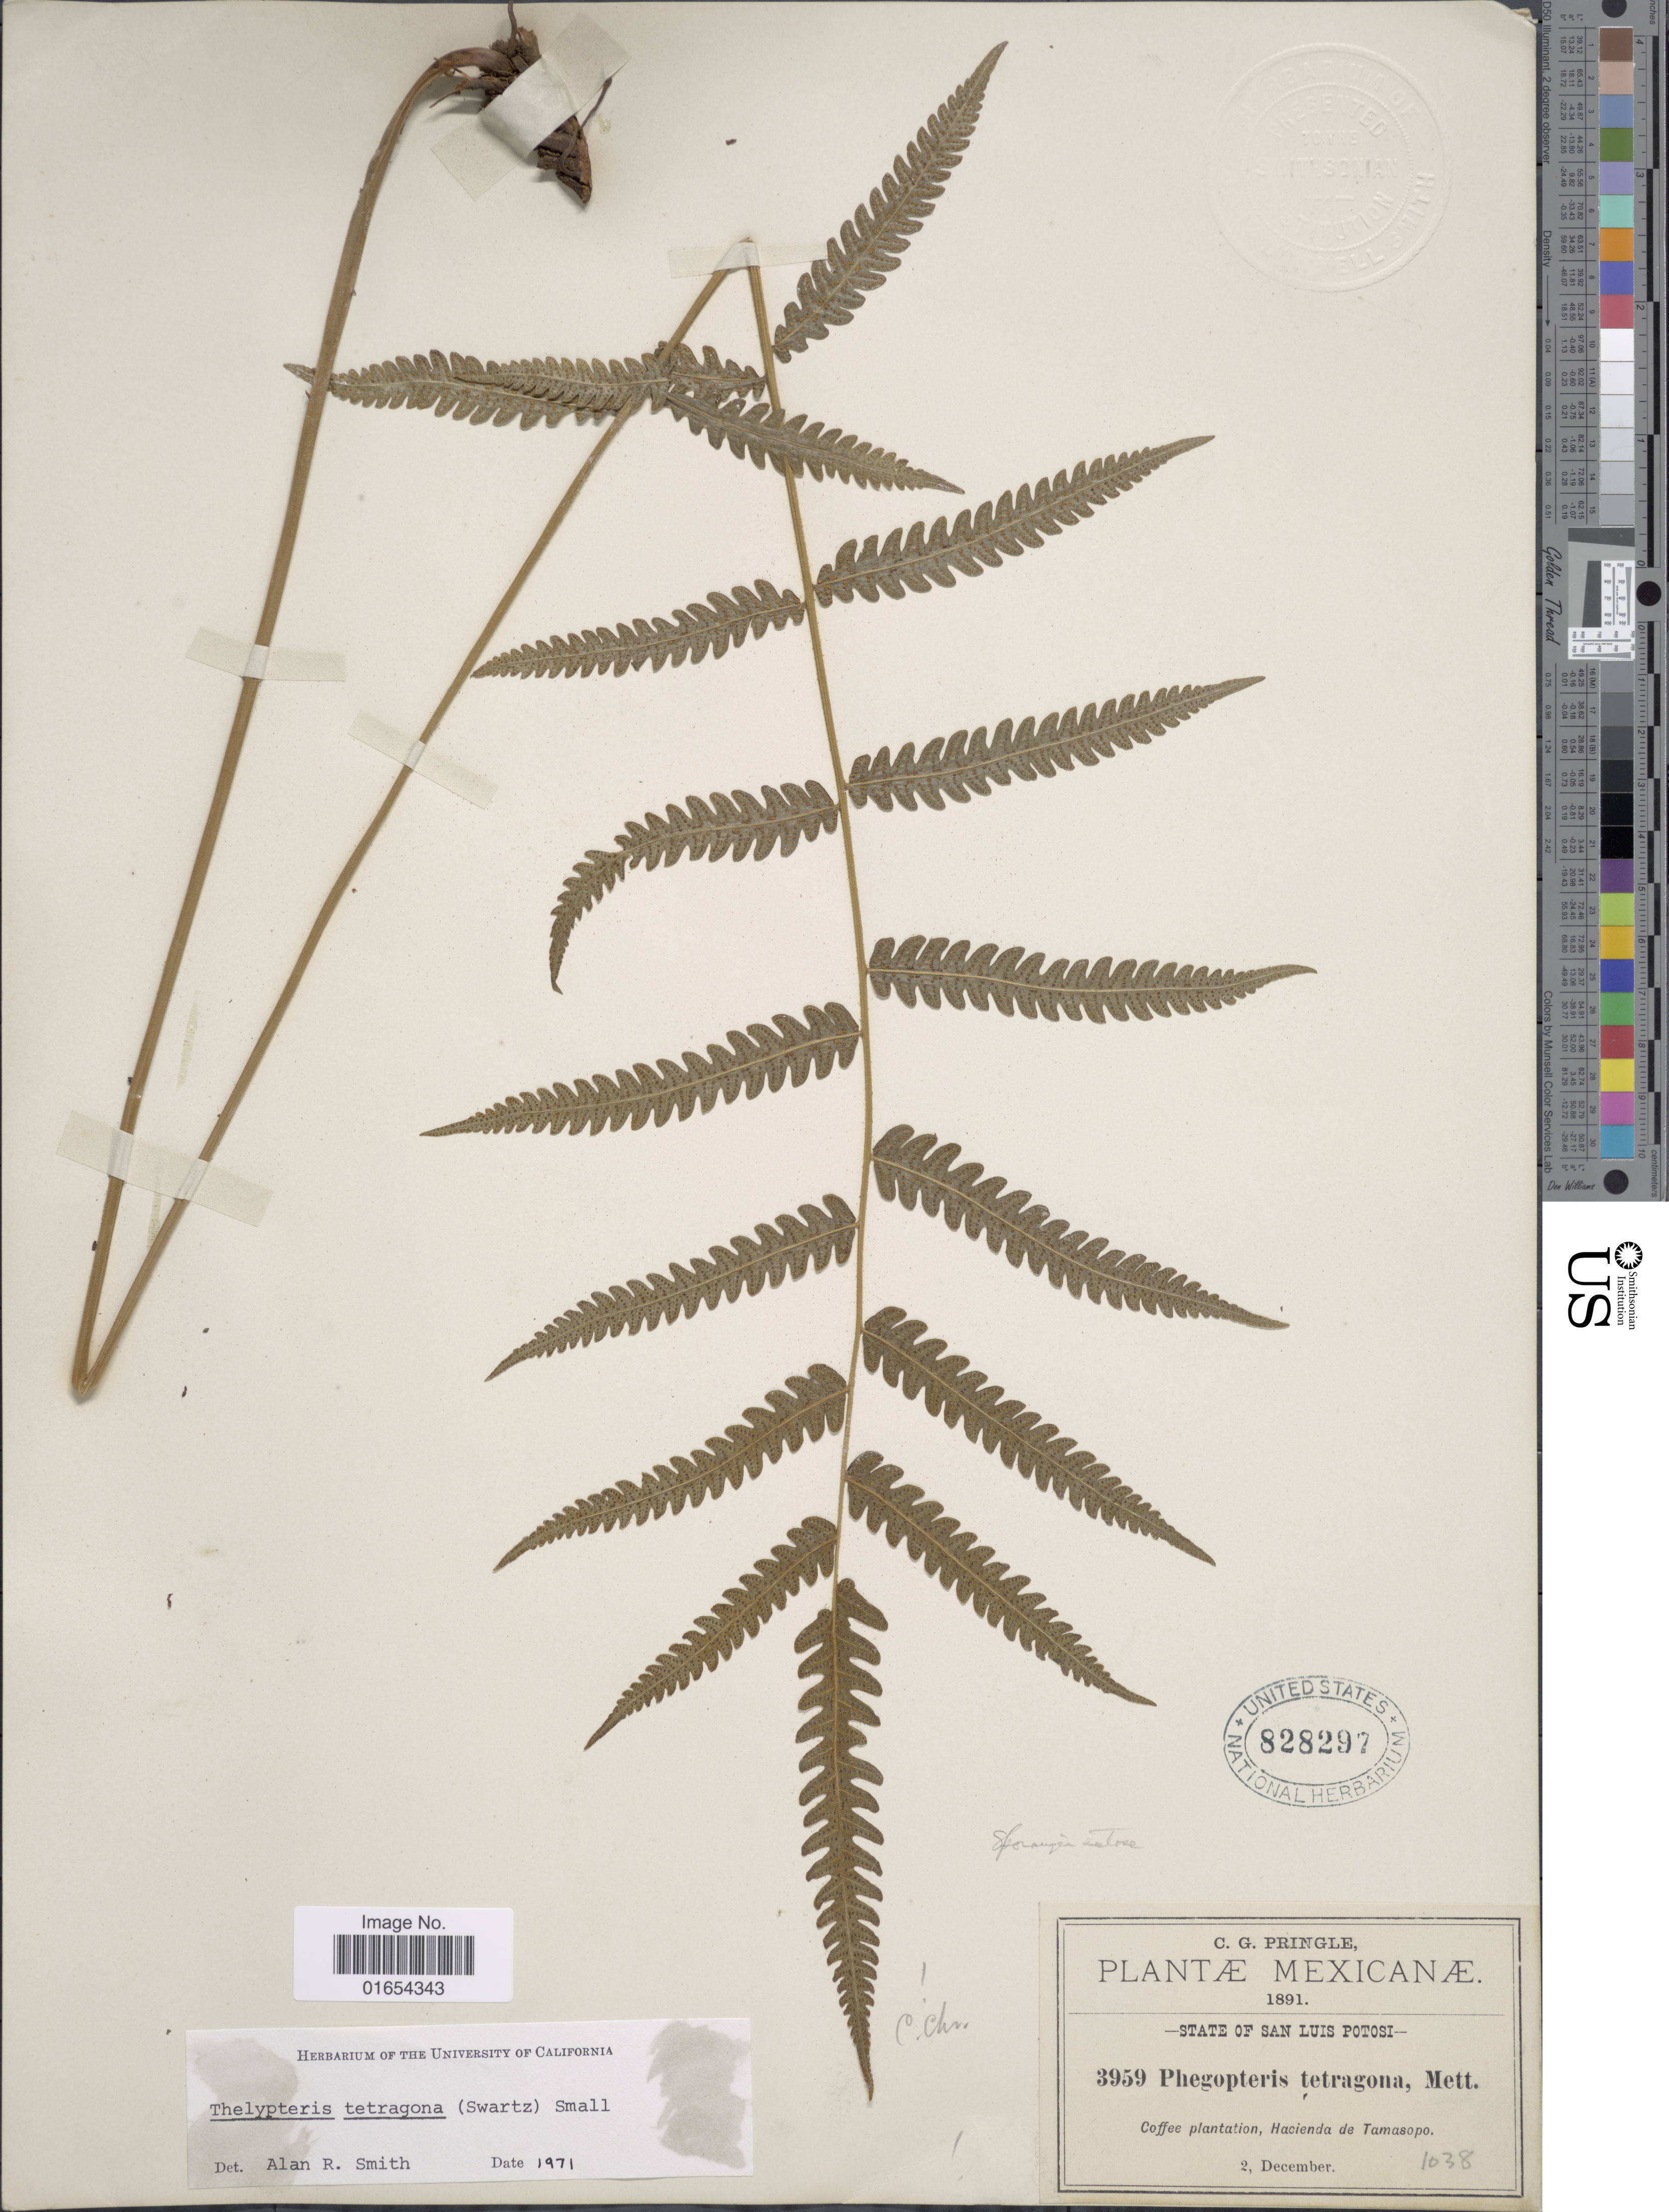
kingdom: Plantae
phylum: Tracheophyta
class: Polypodiopsida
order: Polypodiales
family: Thelypteridaceae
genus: Goniopteris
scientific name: Goniopteris tetragona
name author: (C. Presl) Sw.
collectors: C. G. Pringle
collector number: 3959/1038*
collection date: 1891-12-02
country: Mexico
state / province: San Luis Potosí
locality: Coffee plantation, Hacienda de Tamasopo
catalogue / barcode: US 828297